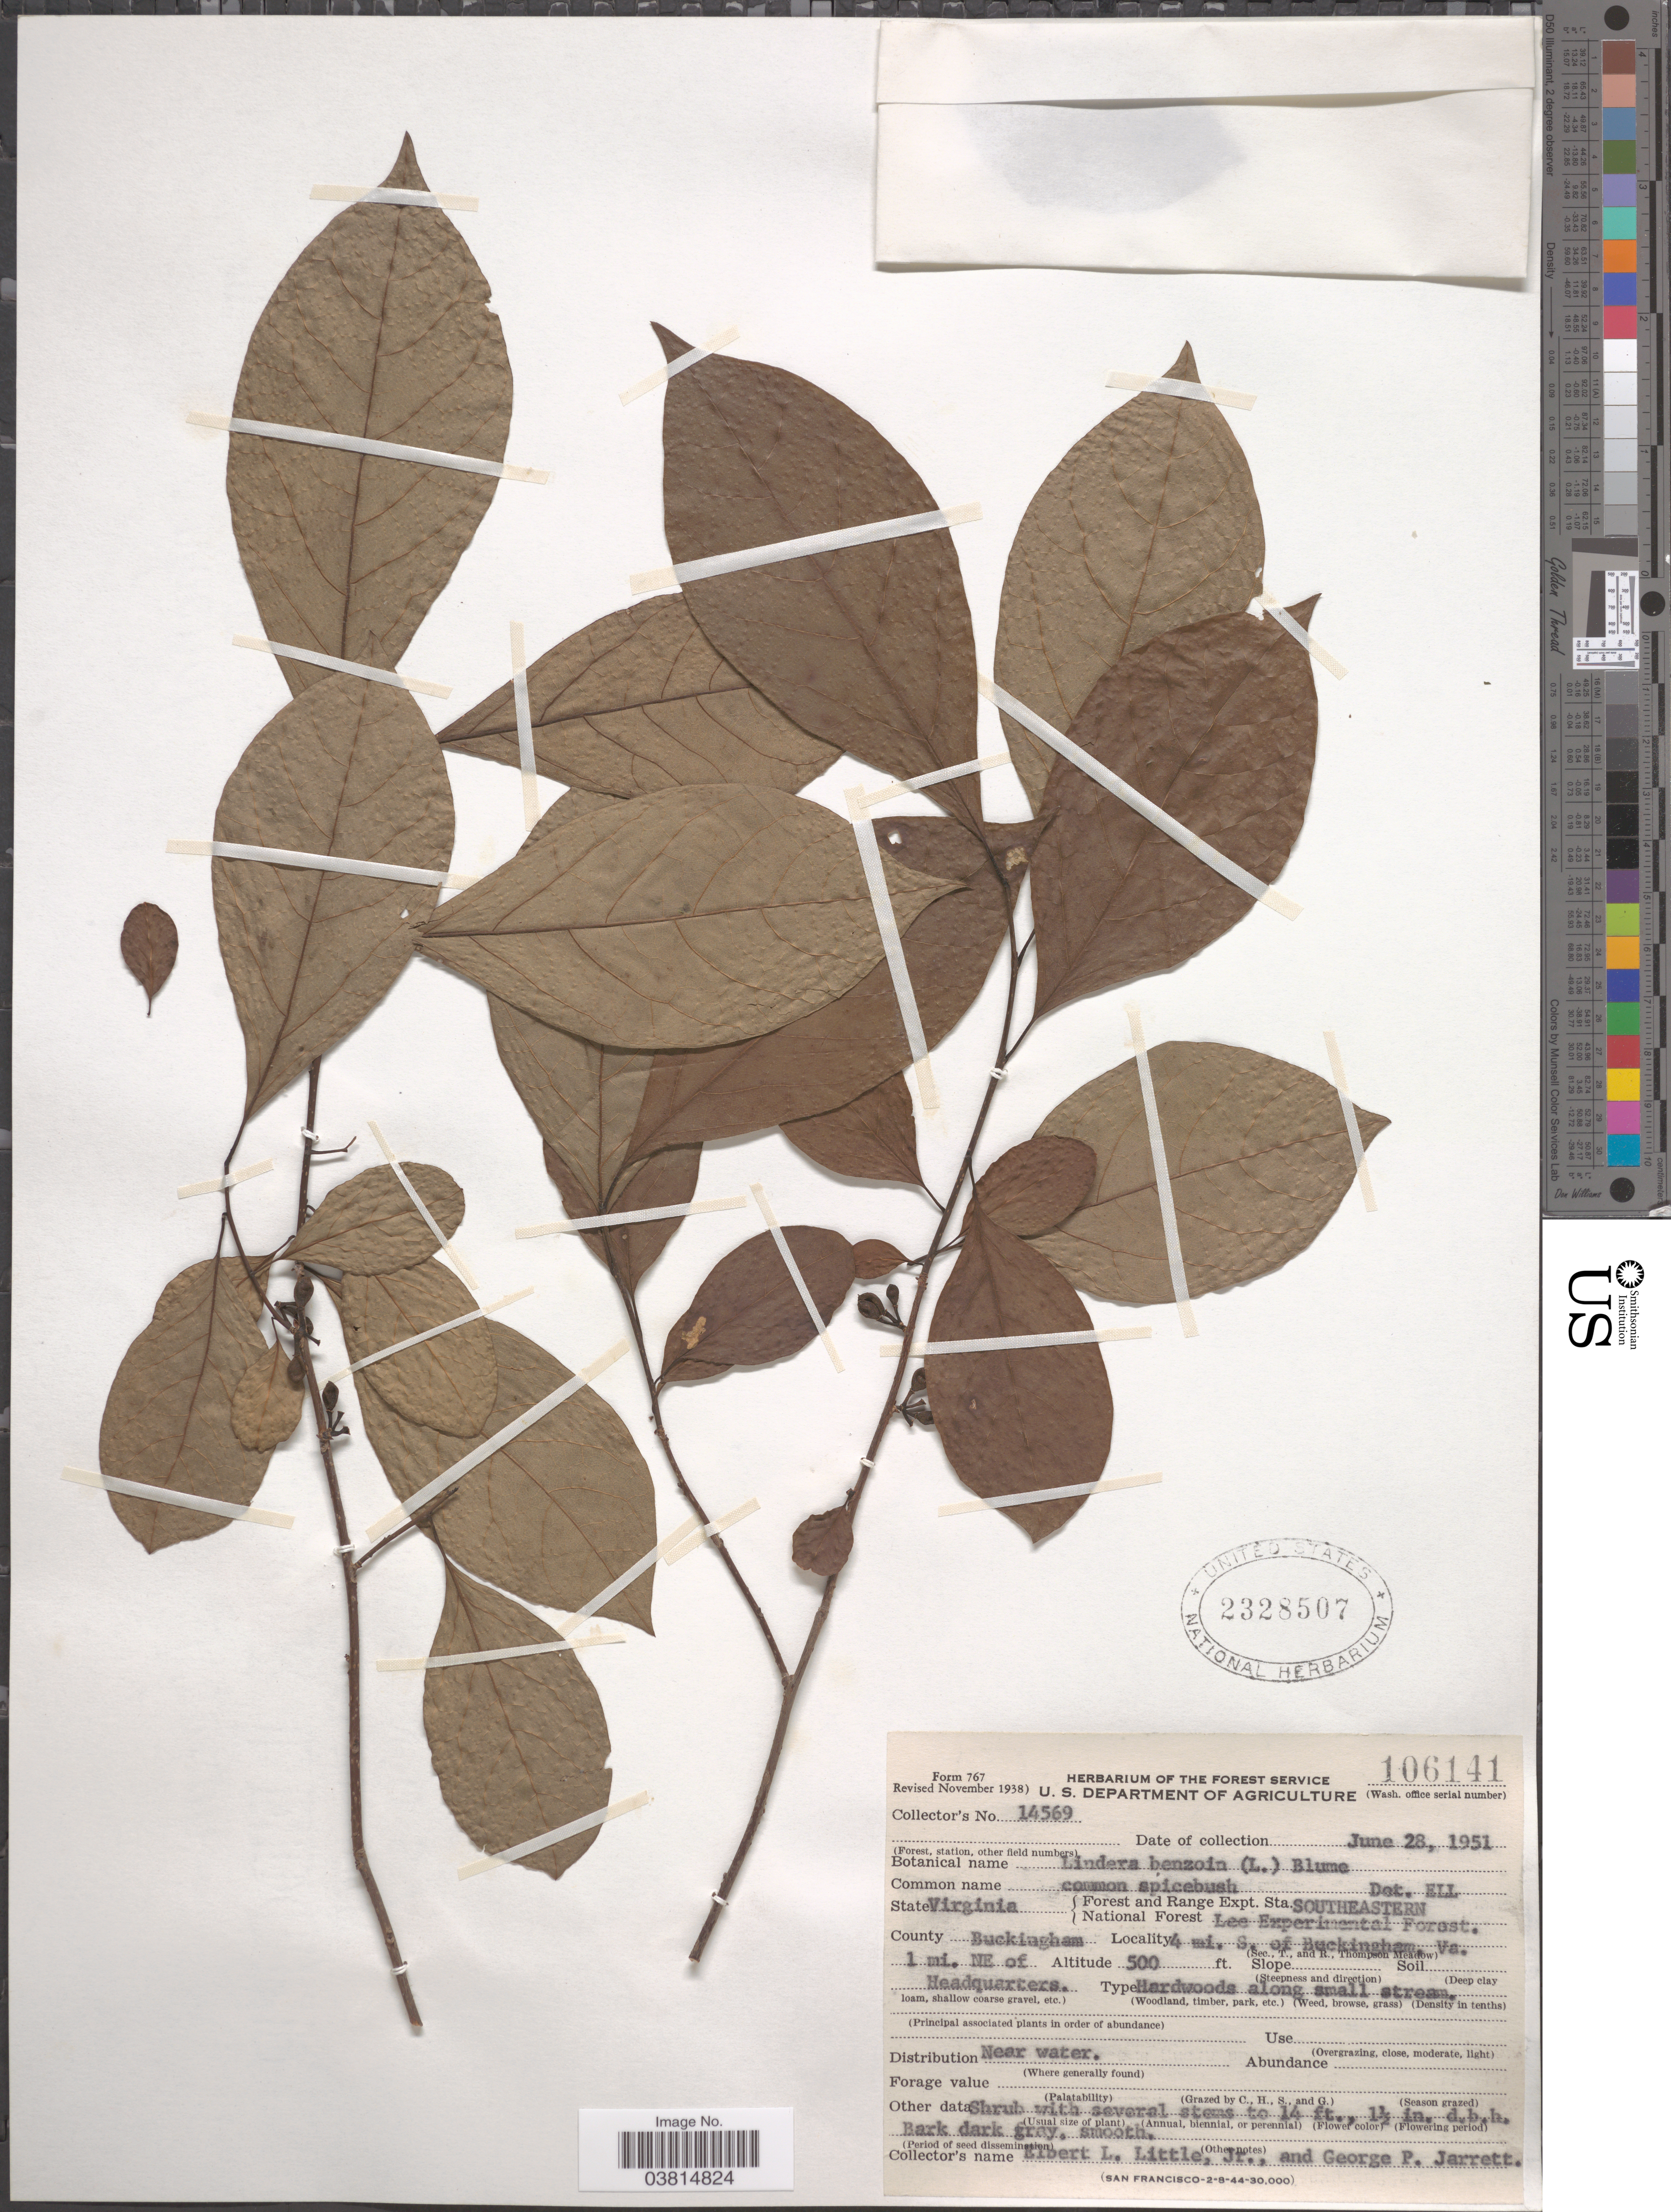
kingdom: Plantae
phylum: Tracheophyta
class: Magnoliopsida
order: Laurales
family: Lauraceae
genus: Lindera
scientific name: Lindera benzoin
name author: (L.) Blume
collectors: E. L. Little & G. Jarrett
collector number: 14569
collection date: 1951-06-28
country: United States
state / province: Virginia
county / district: Buckingham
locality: Forest and Range Expt. Sta. National Forest Southeastern Lee Experimental Forest. County Buckingham, 4 mi. S. of Buckingham. 1 mi. NE of Headquarters.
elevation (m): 152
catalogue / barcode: US 2328507